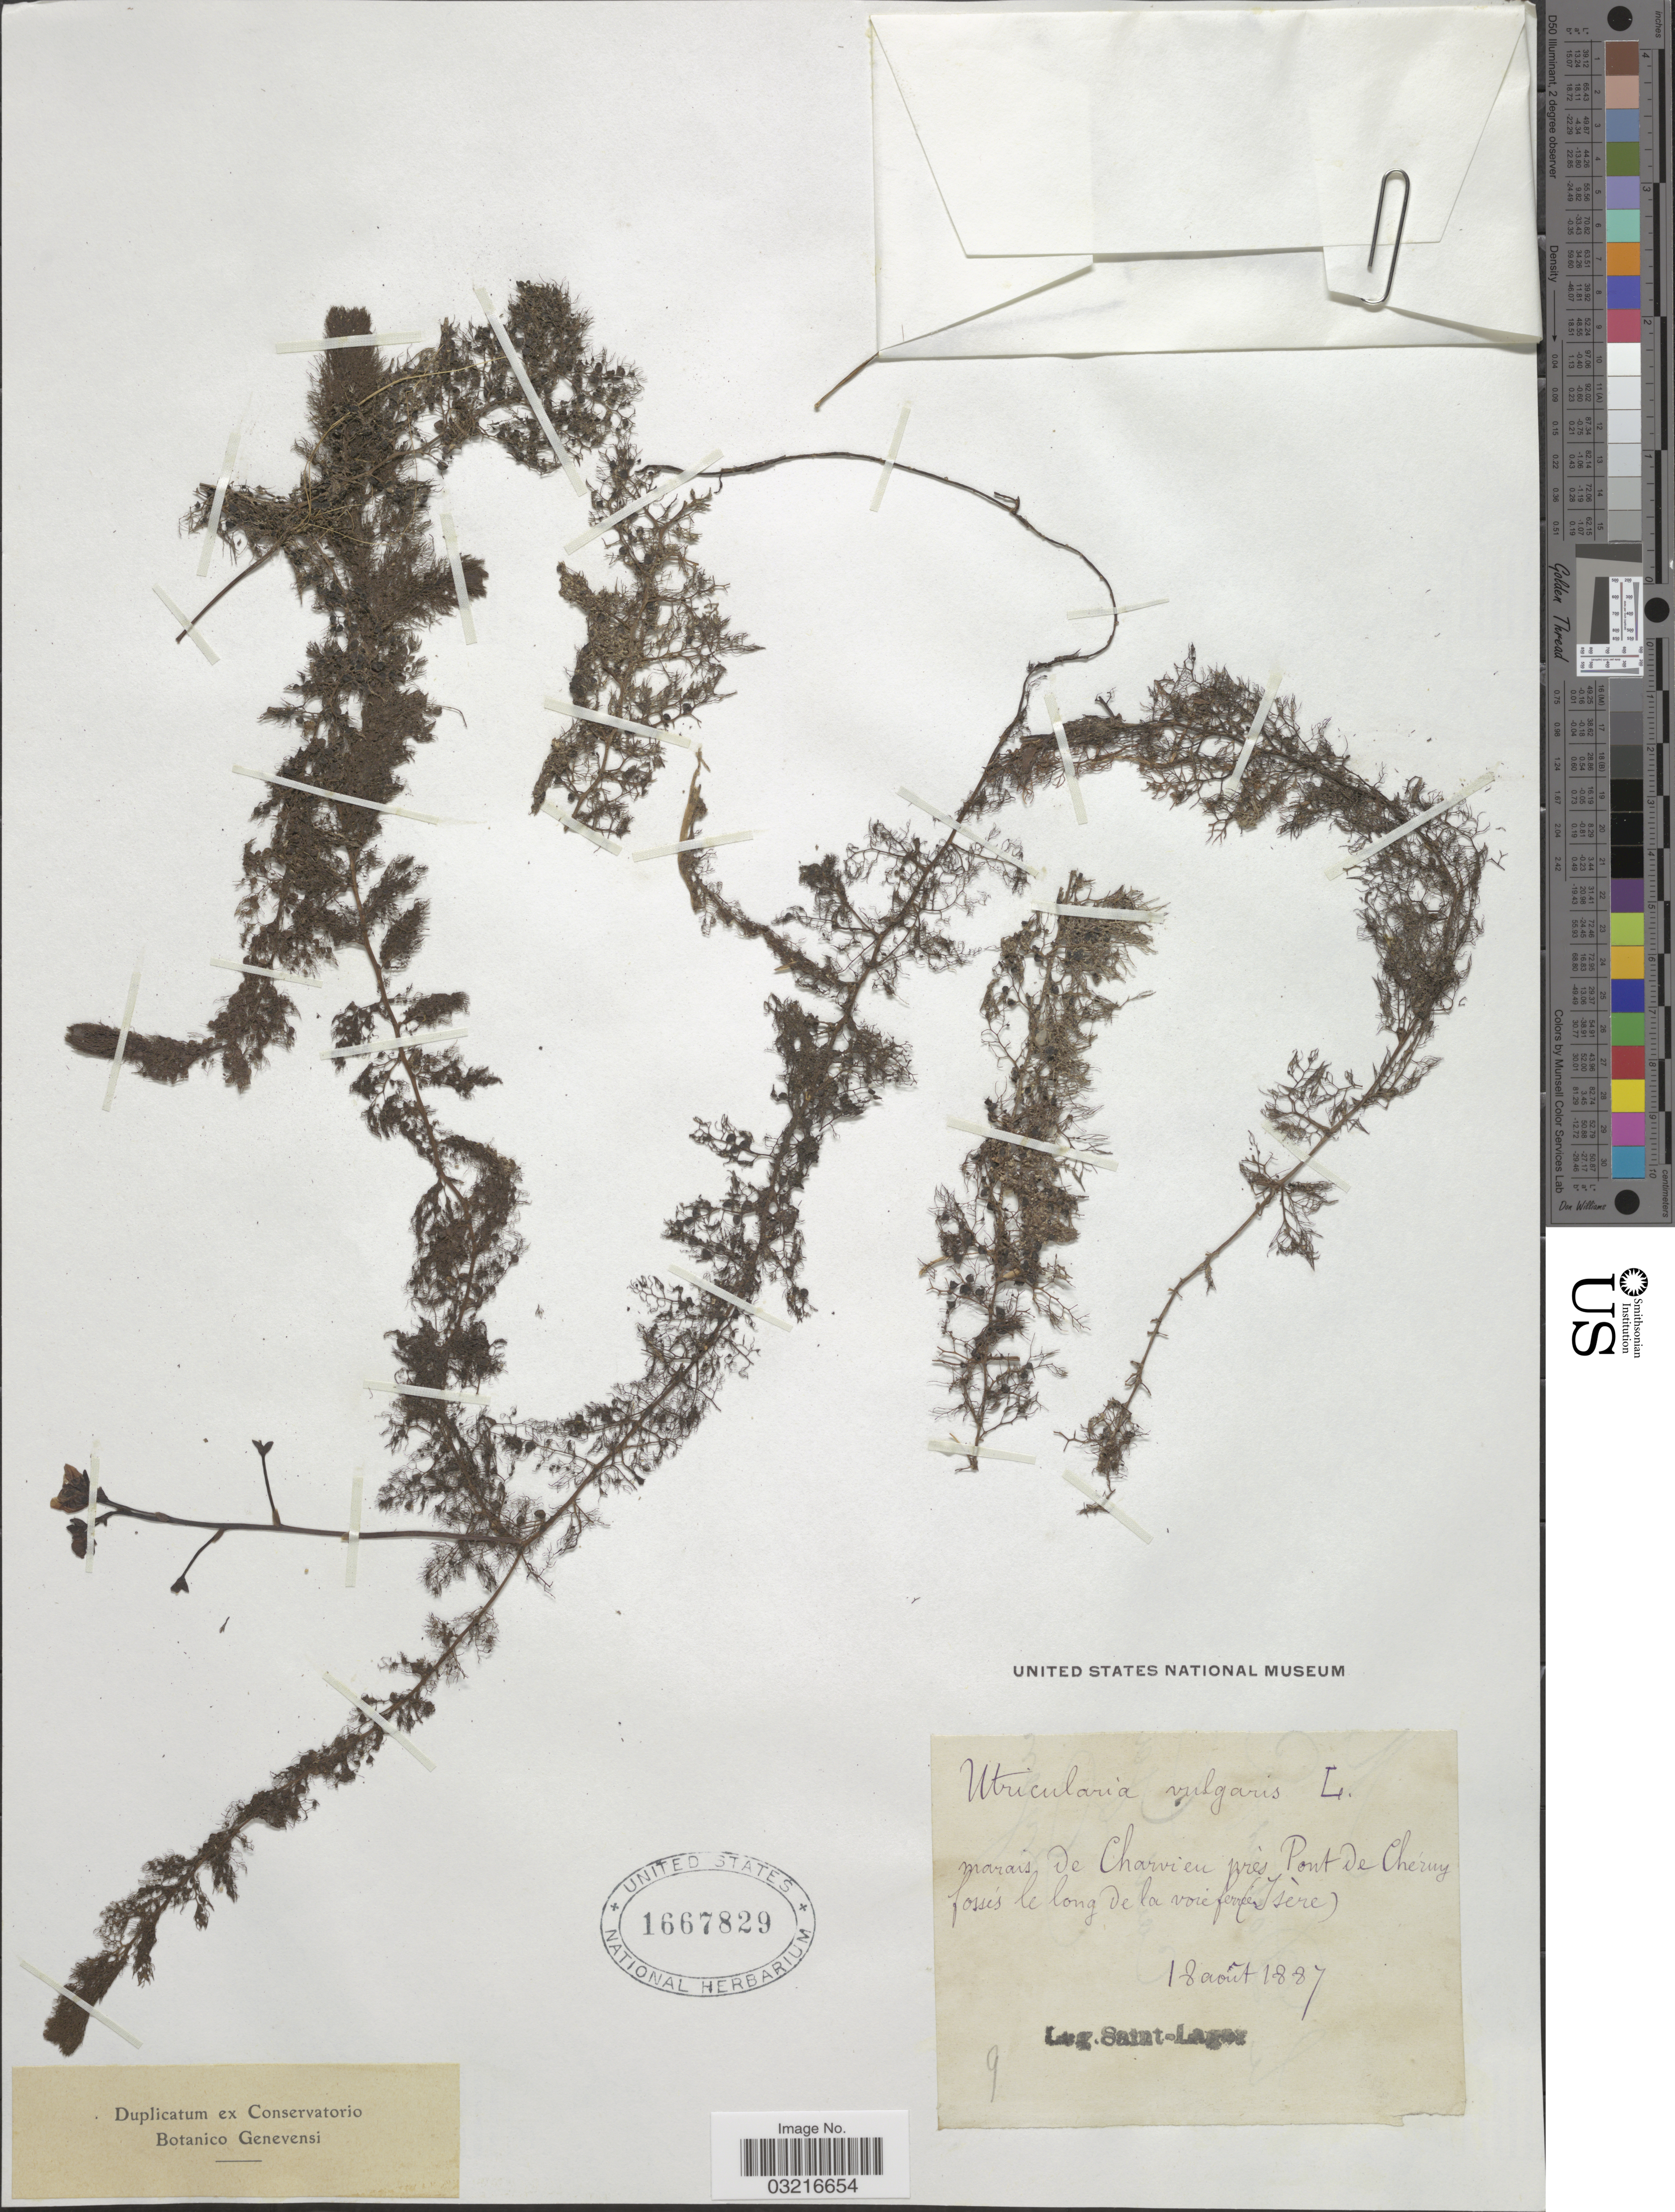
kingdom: Plantae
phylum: Tracheophyta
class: Magnoliopsida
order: Lamiales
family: Lentibulariaceae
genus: Utricularia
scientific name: Utricularia vulgaris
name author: L.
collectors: Saint-Lager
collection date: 1887-08-18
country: France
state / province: Auvergne-Rhône-Alpes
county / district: Isère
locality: Marais de Charvieu près Pont de Chéruy fossés le long De la voieferreé (Isère).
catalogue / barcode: US 1667829